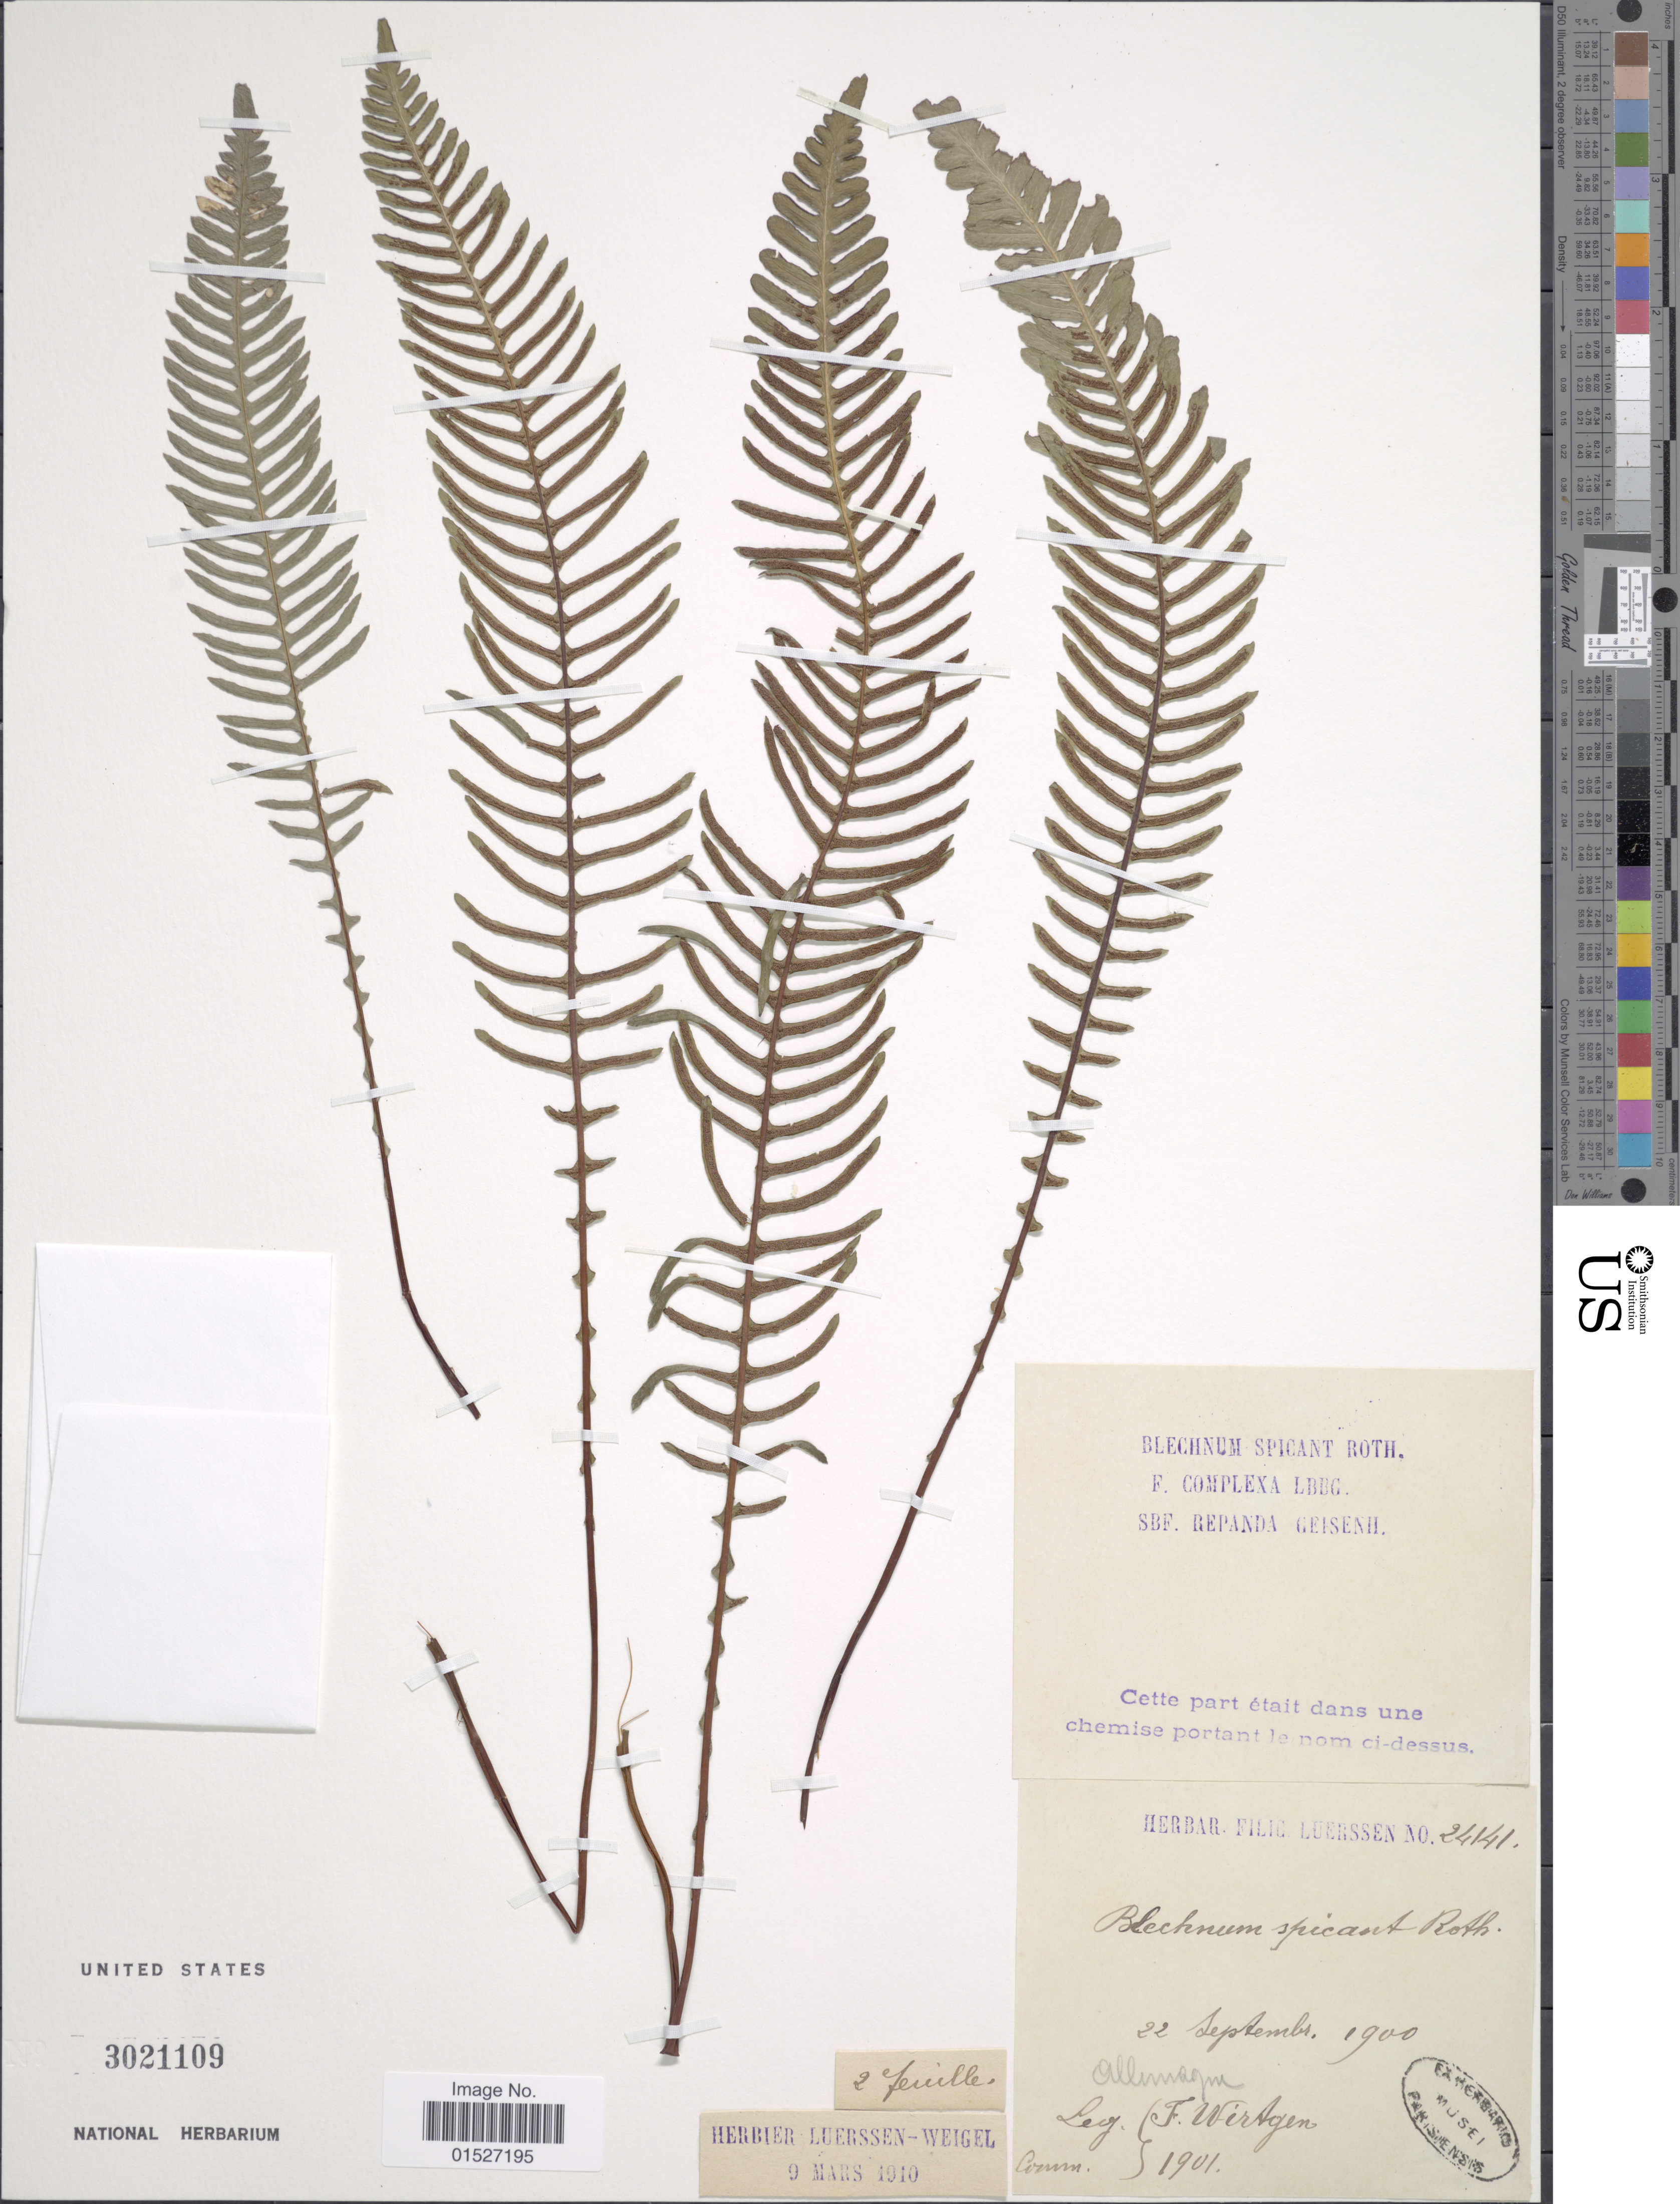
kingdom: Plantae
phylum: Tracheophyta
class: Polypodiopsida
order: Polypodiales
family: Blechnaceae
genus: Blechnum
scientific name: Blechnum spicant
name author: (L.) Sm.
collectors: F. Wirtgen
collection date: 1900-09-22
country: Germany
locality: Allamagne.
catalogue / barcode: US 3021109